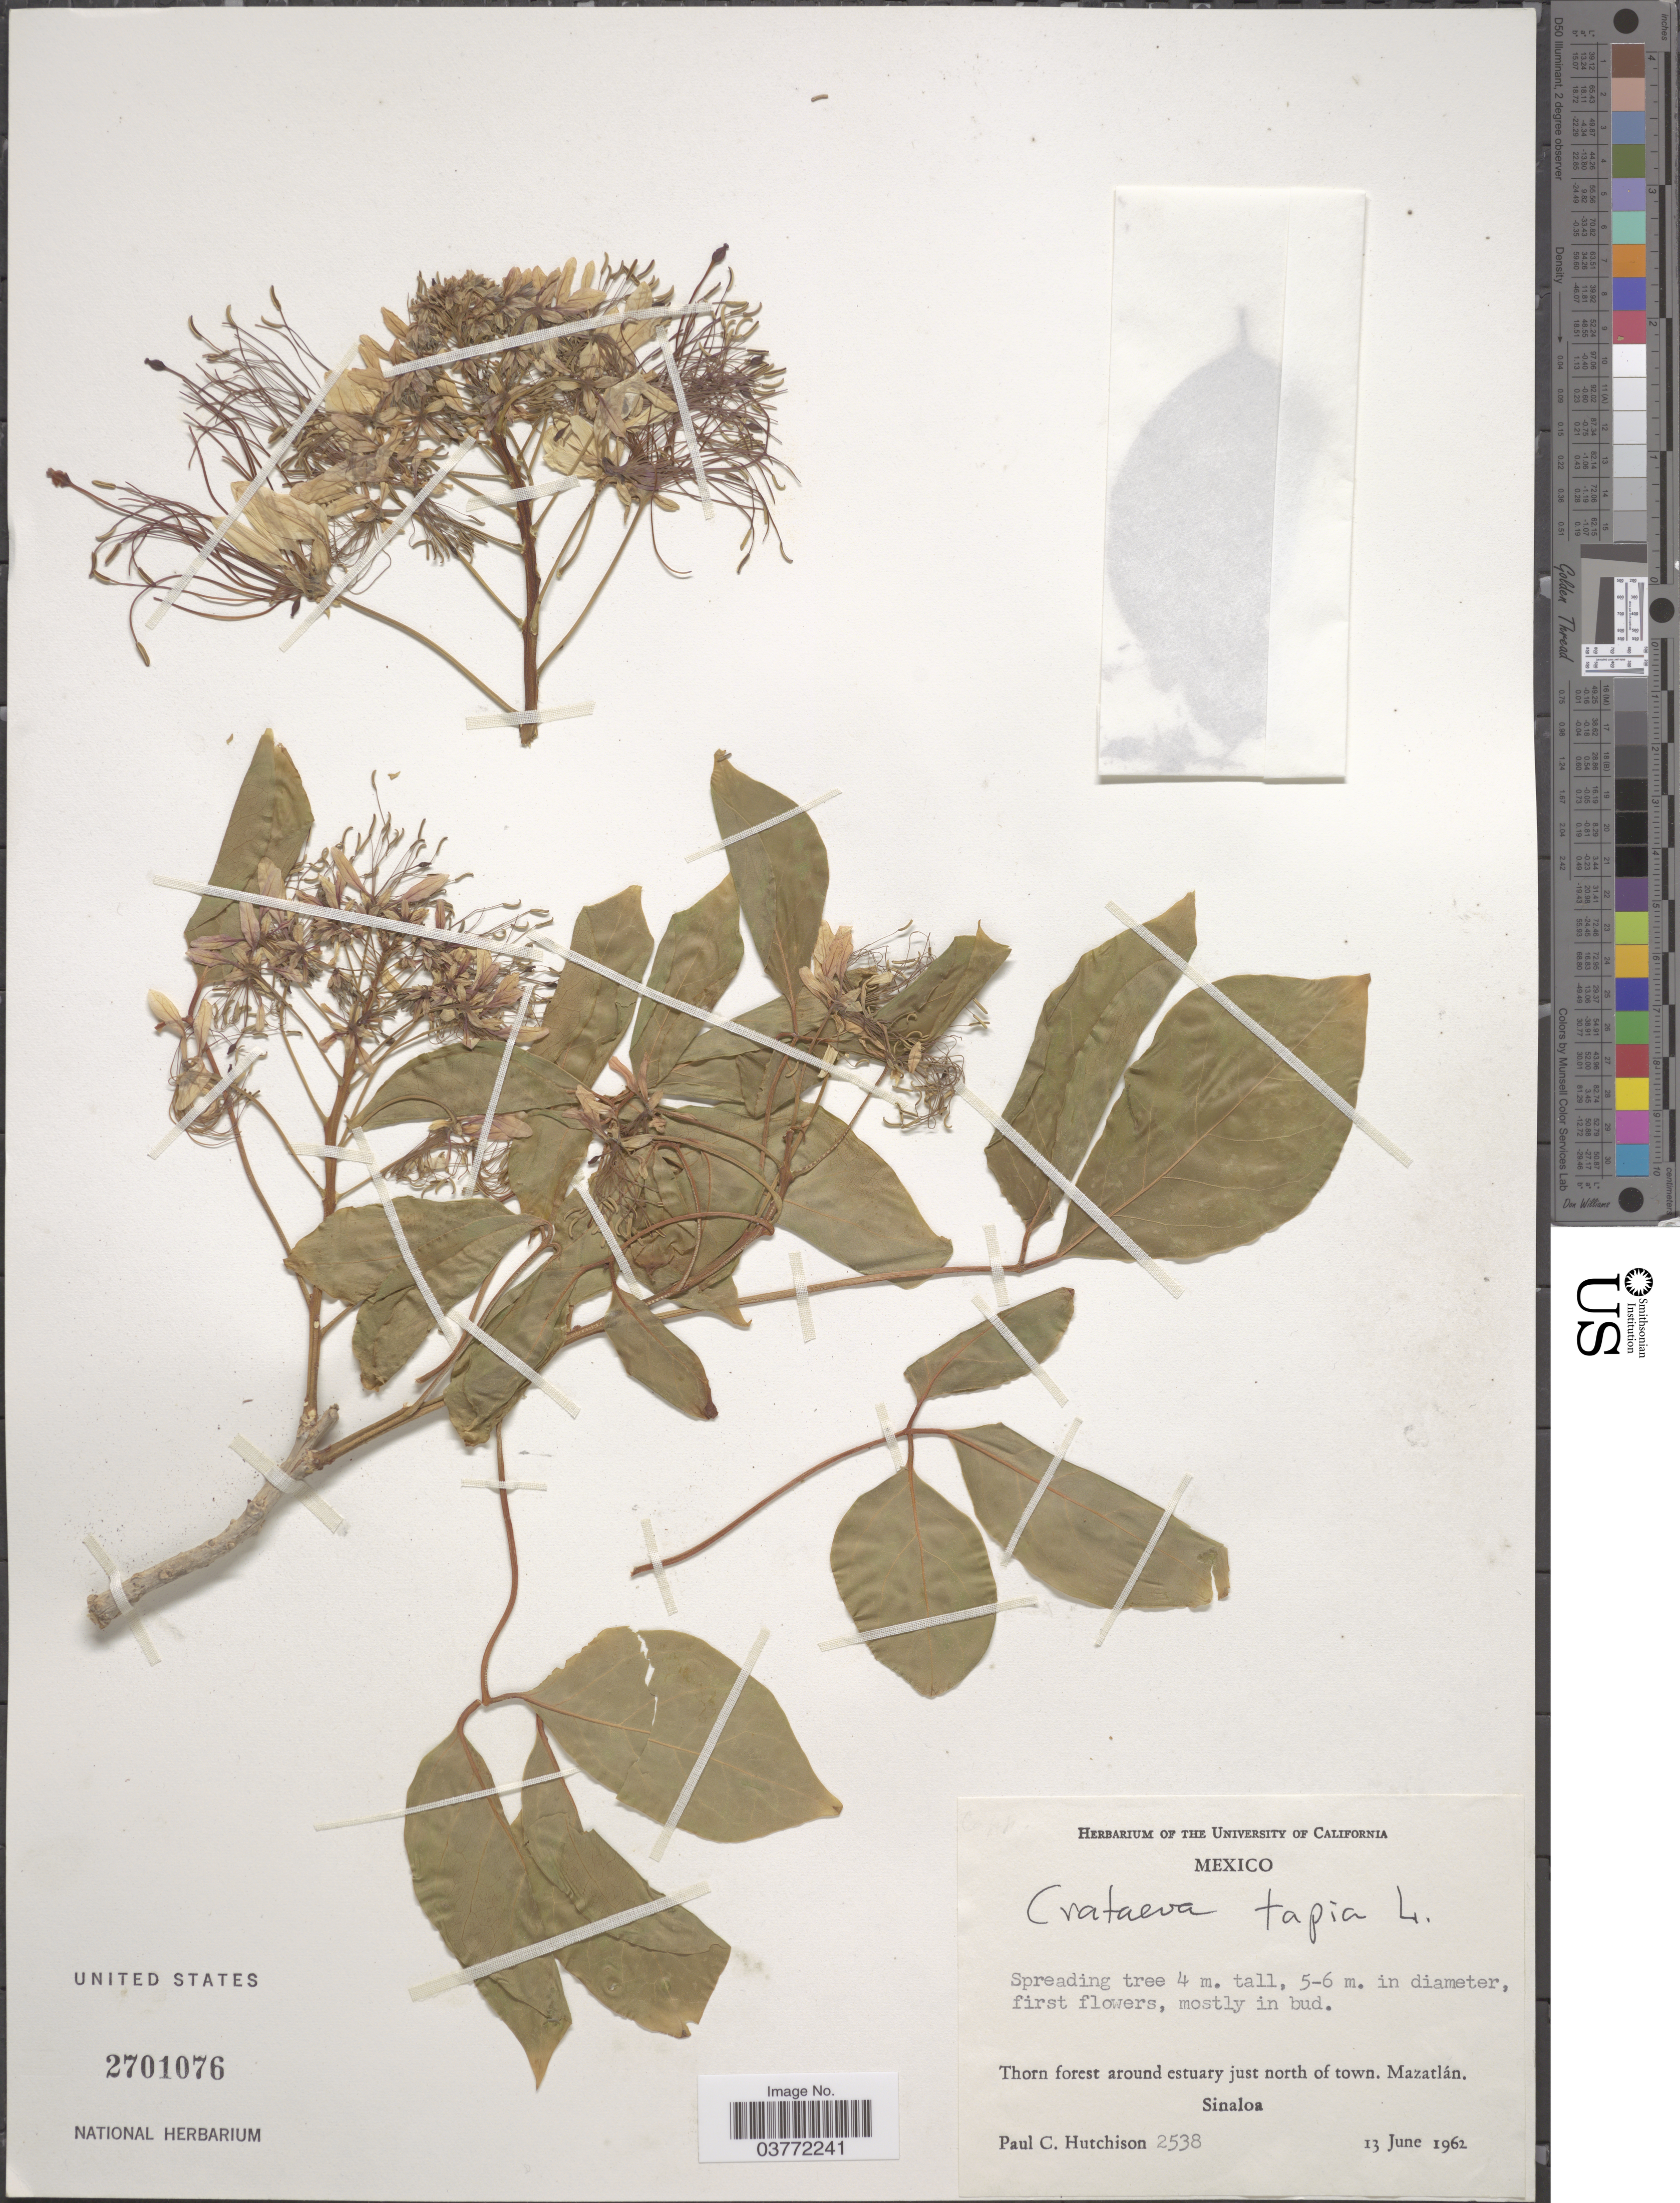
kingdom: Plantae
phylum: Tracheophyta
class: Magnoliopsida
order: Brassicales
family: Capparaceae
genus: Crateva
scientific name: Crateva tapia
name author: L.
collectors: P. C. Hutchison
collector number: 2538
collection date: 1962-06-13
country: Mexico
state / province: Sinaloa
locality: Around estuary just north of town. Mazatlán.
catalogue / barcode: US 2701076